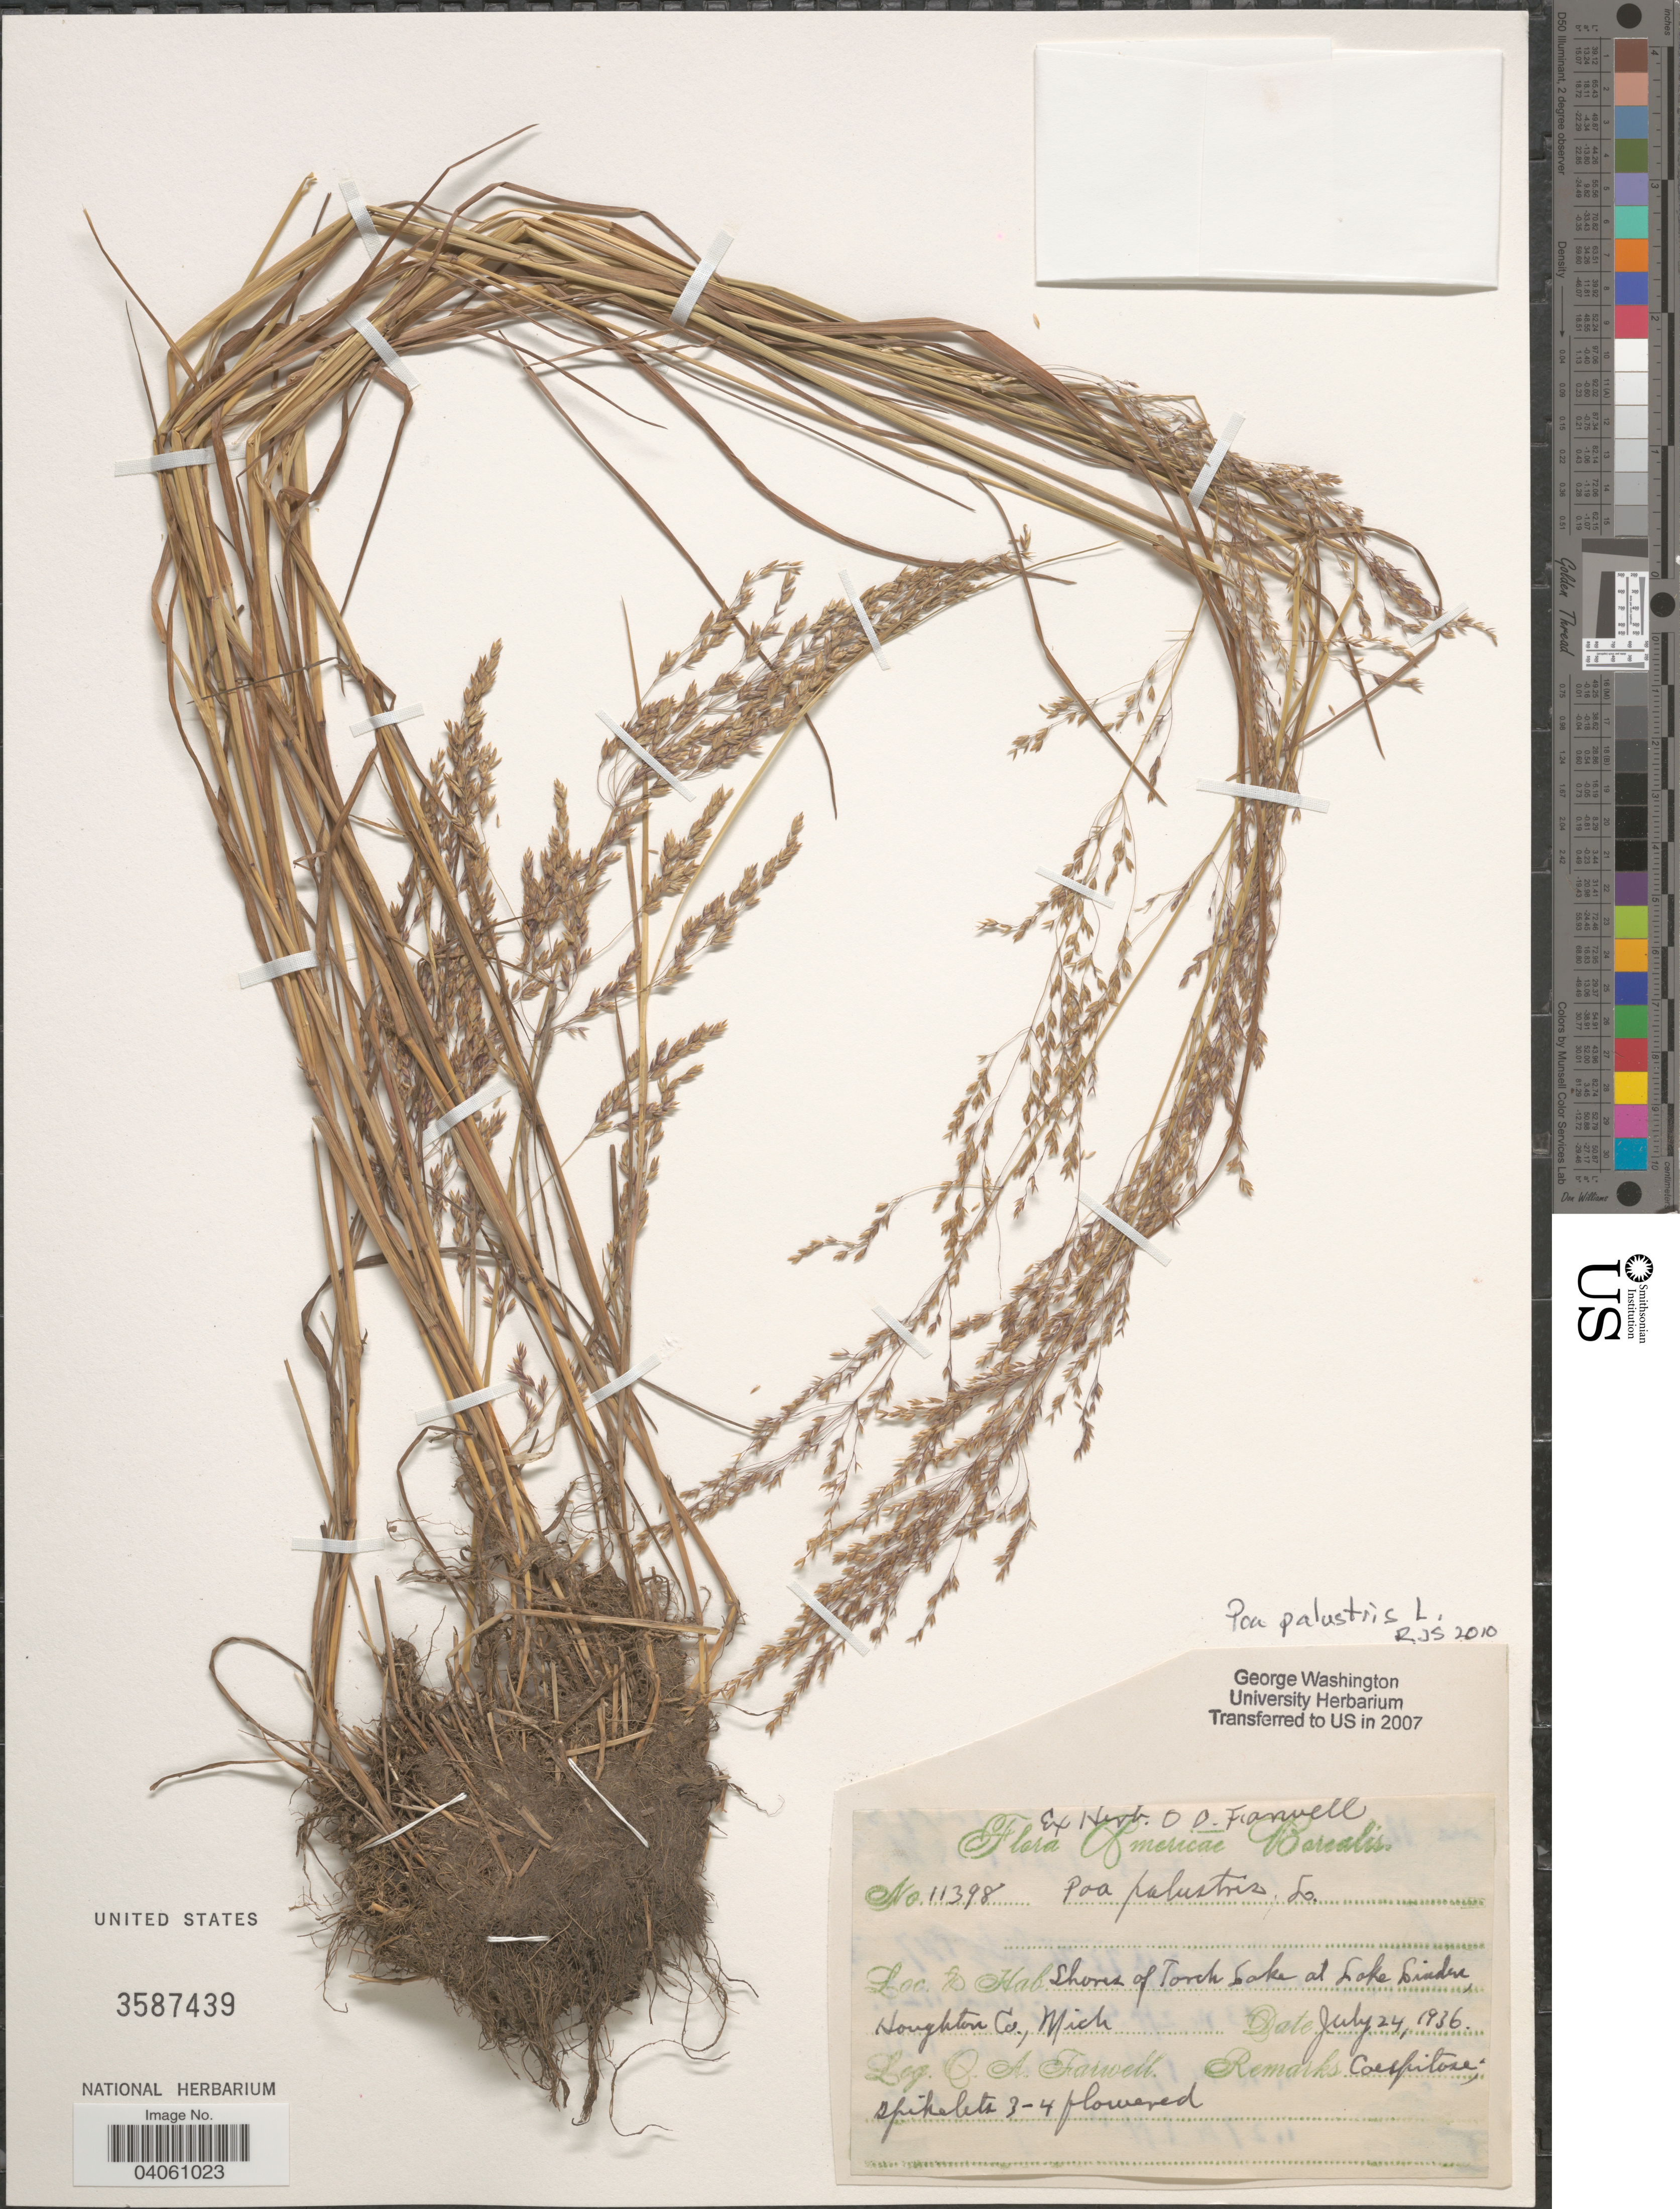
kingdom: Plantae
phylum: Tracheophyta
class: Liliopsida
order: Poales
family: Poaceae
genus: Poa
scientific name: Poa palustris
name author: L.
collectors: O. Farwell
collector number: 11398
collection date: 1936-07-24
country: United States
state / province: Michigan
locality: Shores of Torch Lake at Lake Linden, Houghton Co.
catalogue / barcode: US 3587439